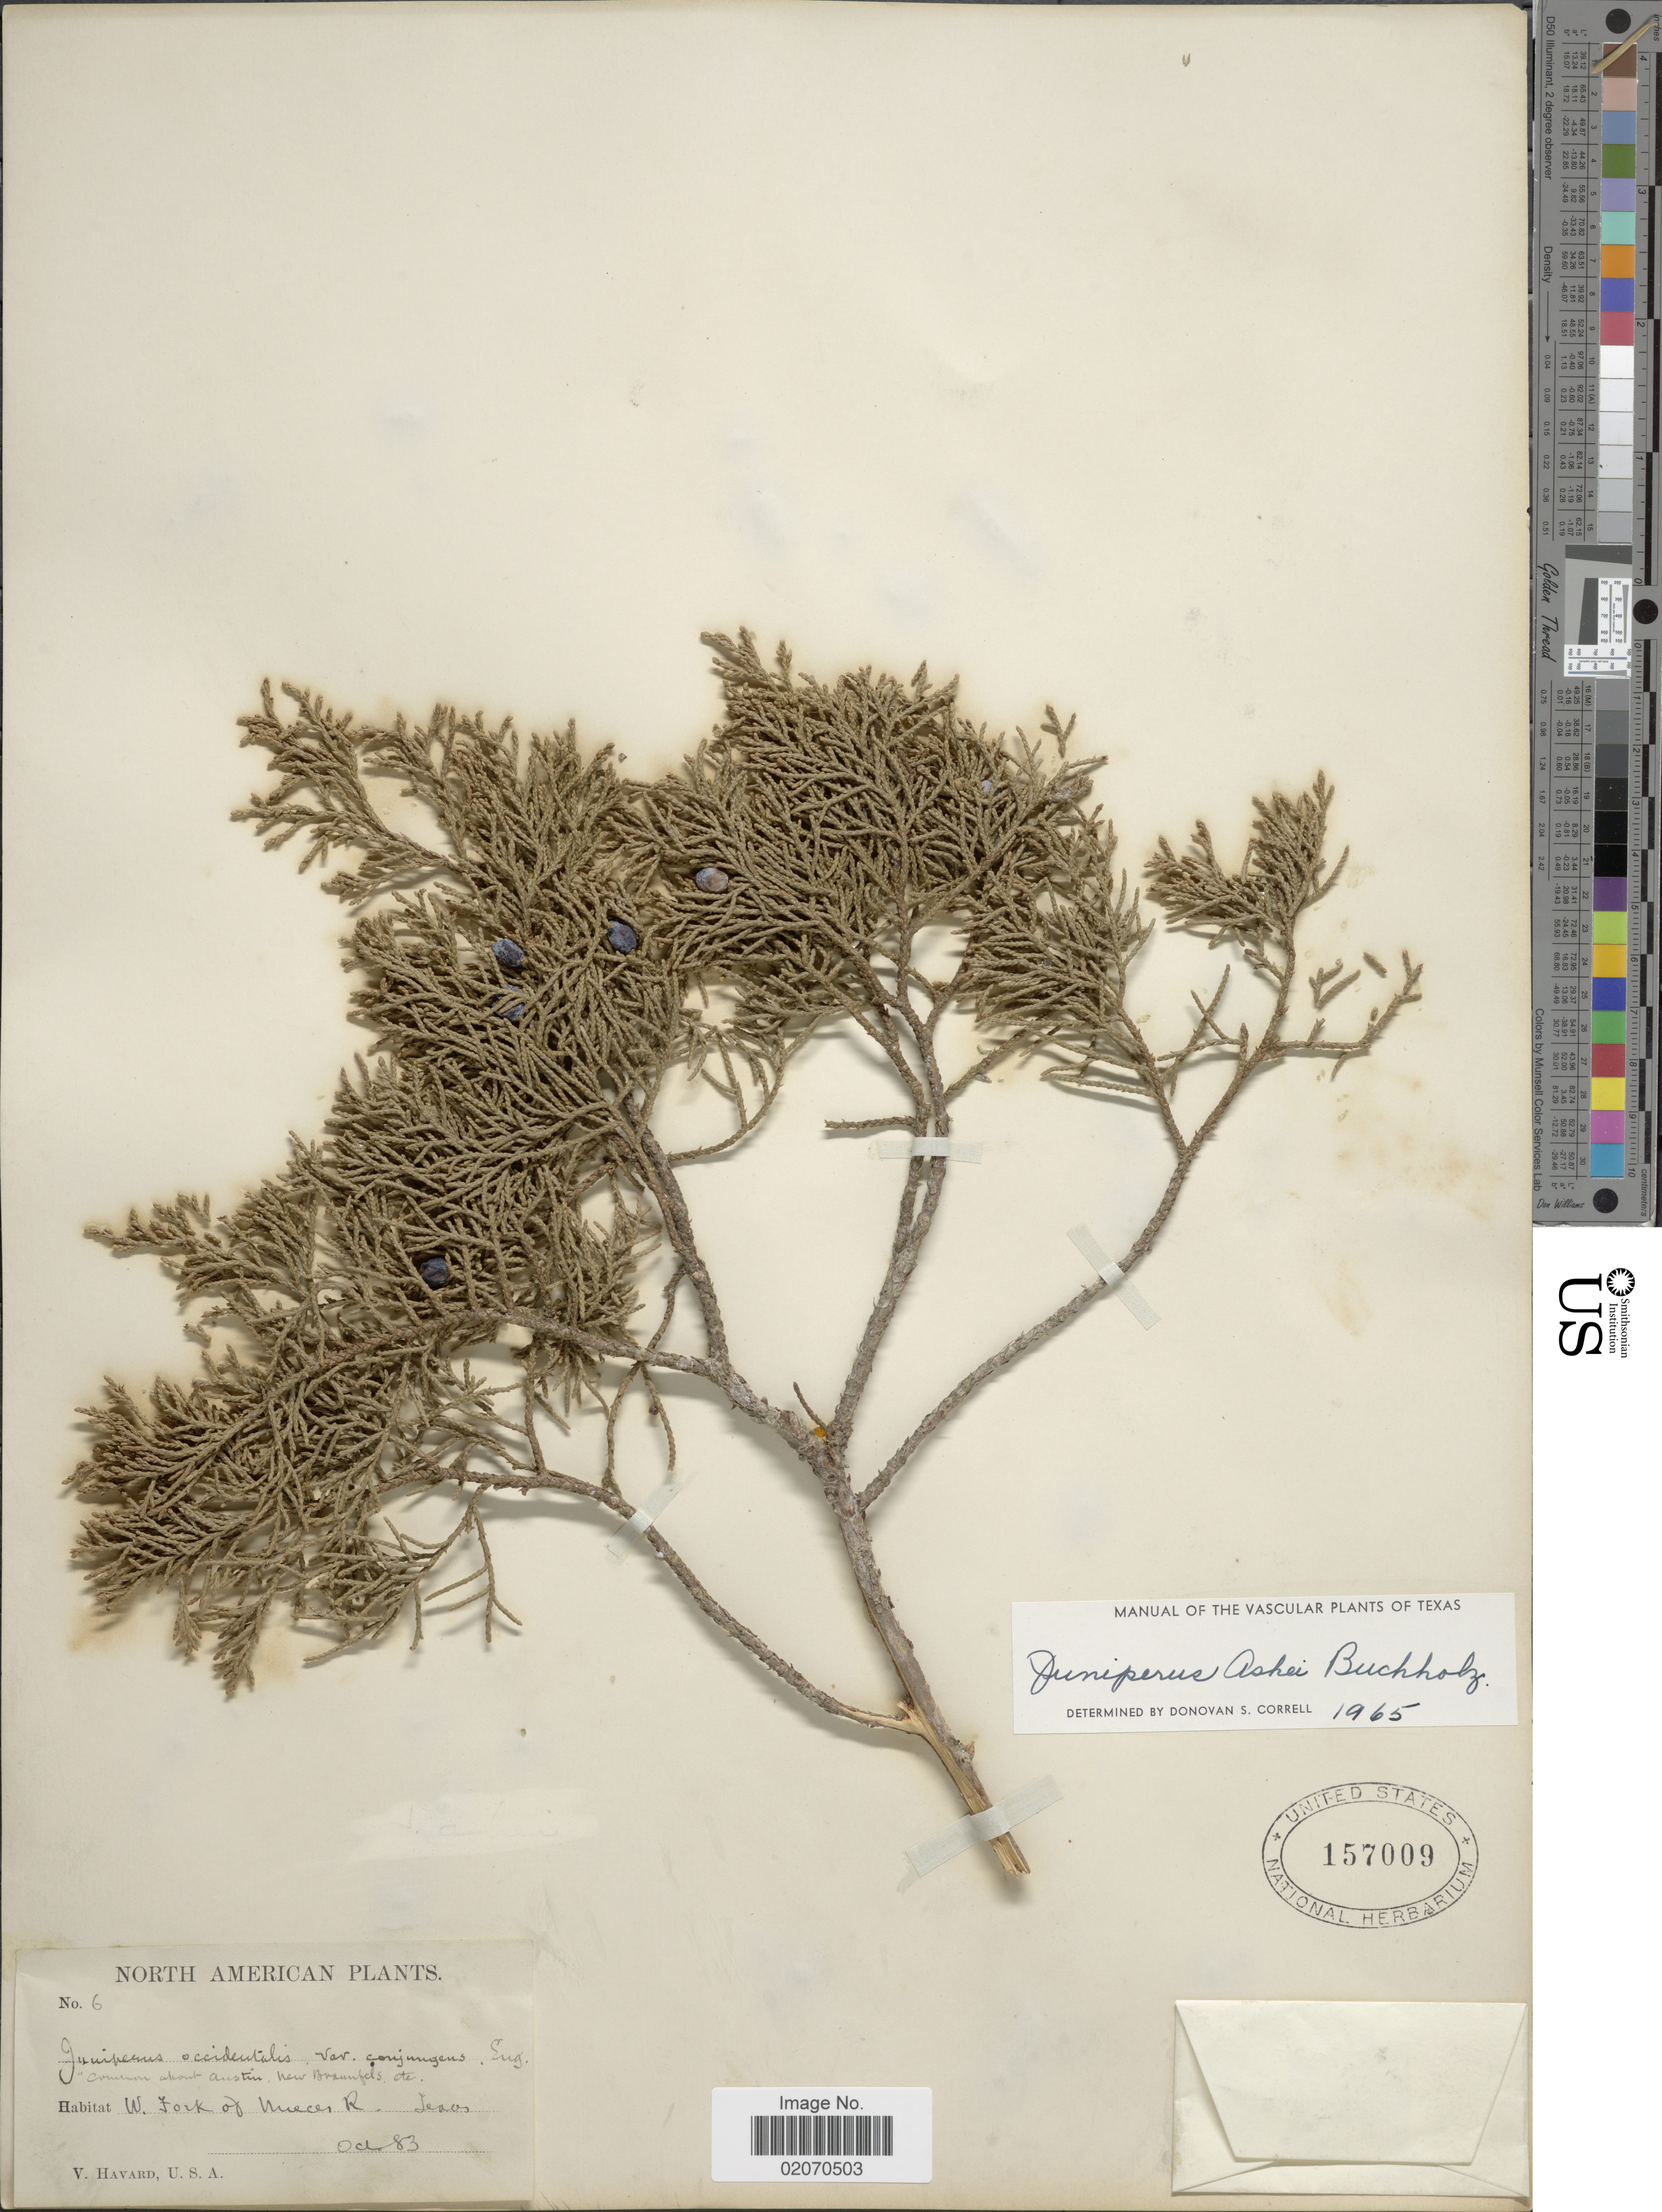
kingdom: Plantae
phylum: Tracheophyta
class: Pinopsida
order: Pinales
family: Cupressaceae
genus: Juniperus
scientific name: Juniperus ashei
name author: J. Buchholz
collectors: V. Havard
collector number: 6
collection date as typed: Transcribed d/m/y: /10/83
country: United States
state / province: Texas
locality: W. Fork of Nueces R.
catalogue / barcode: US 157009